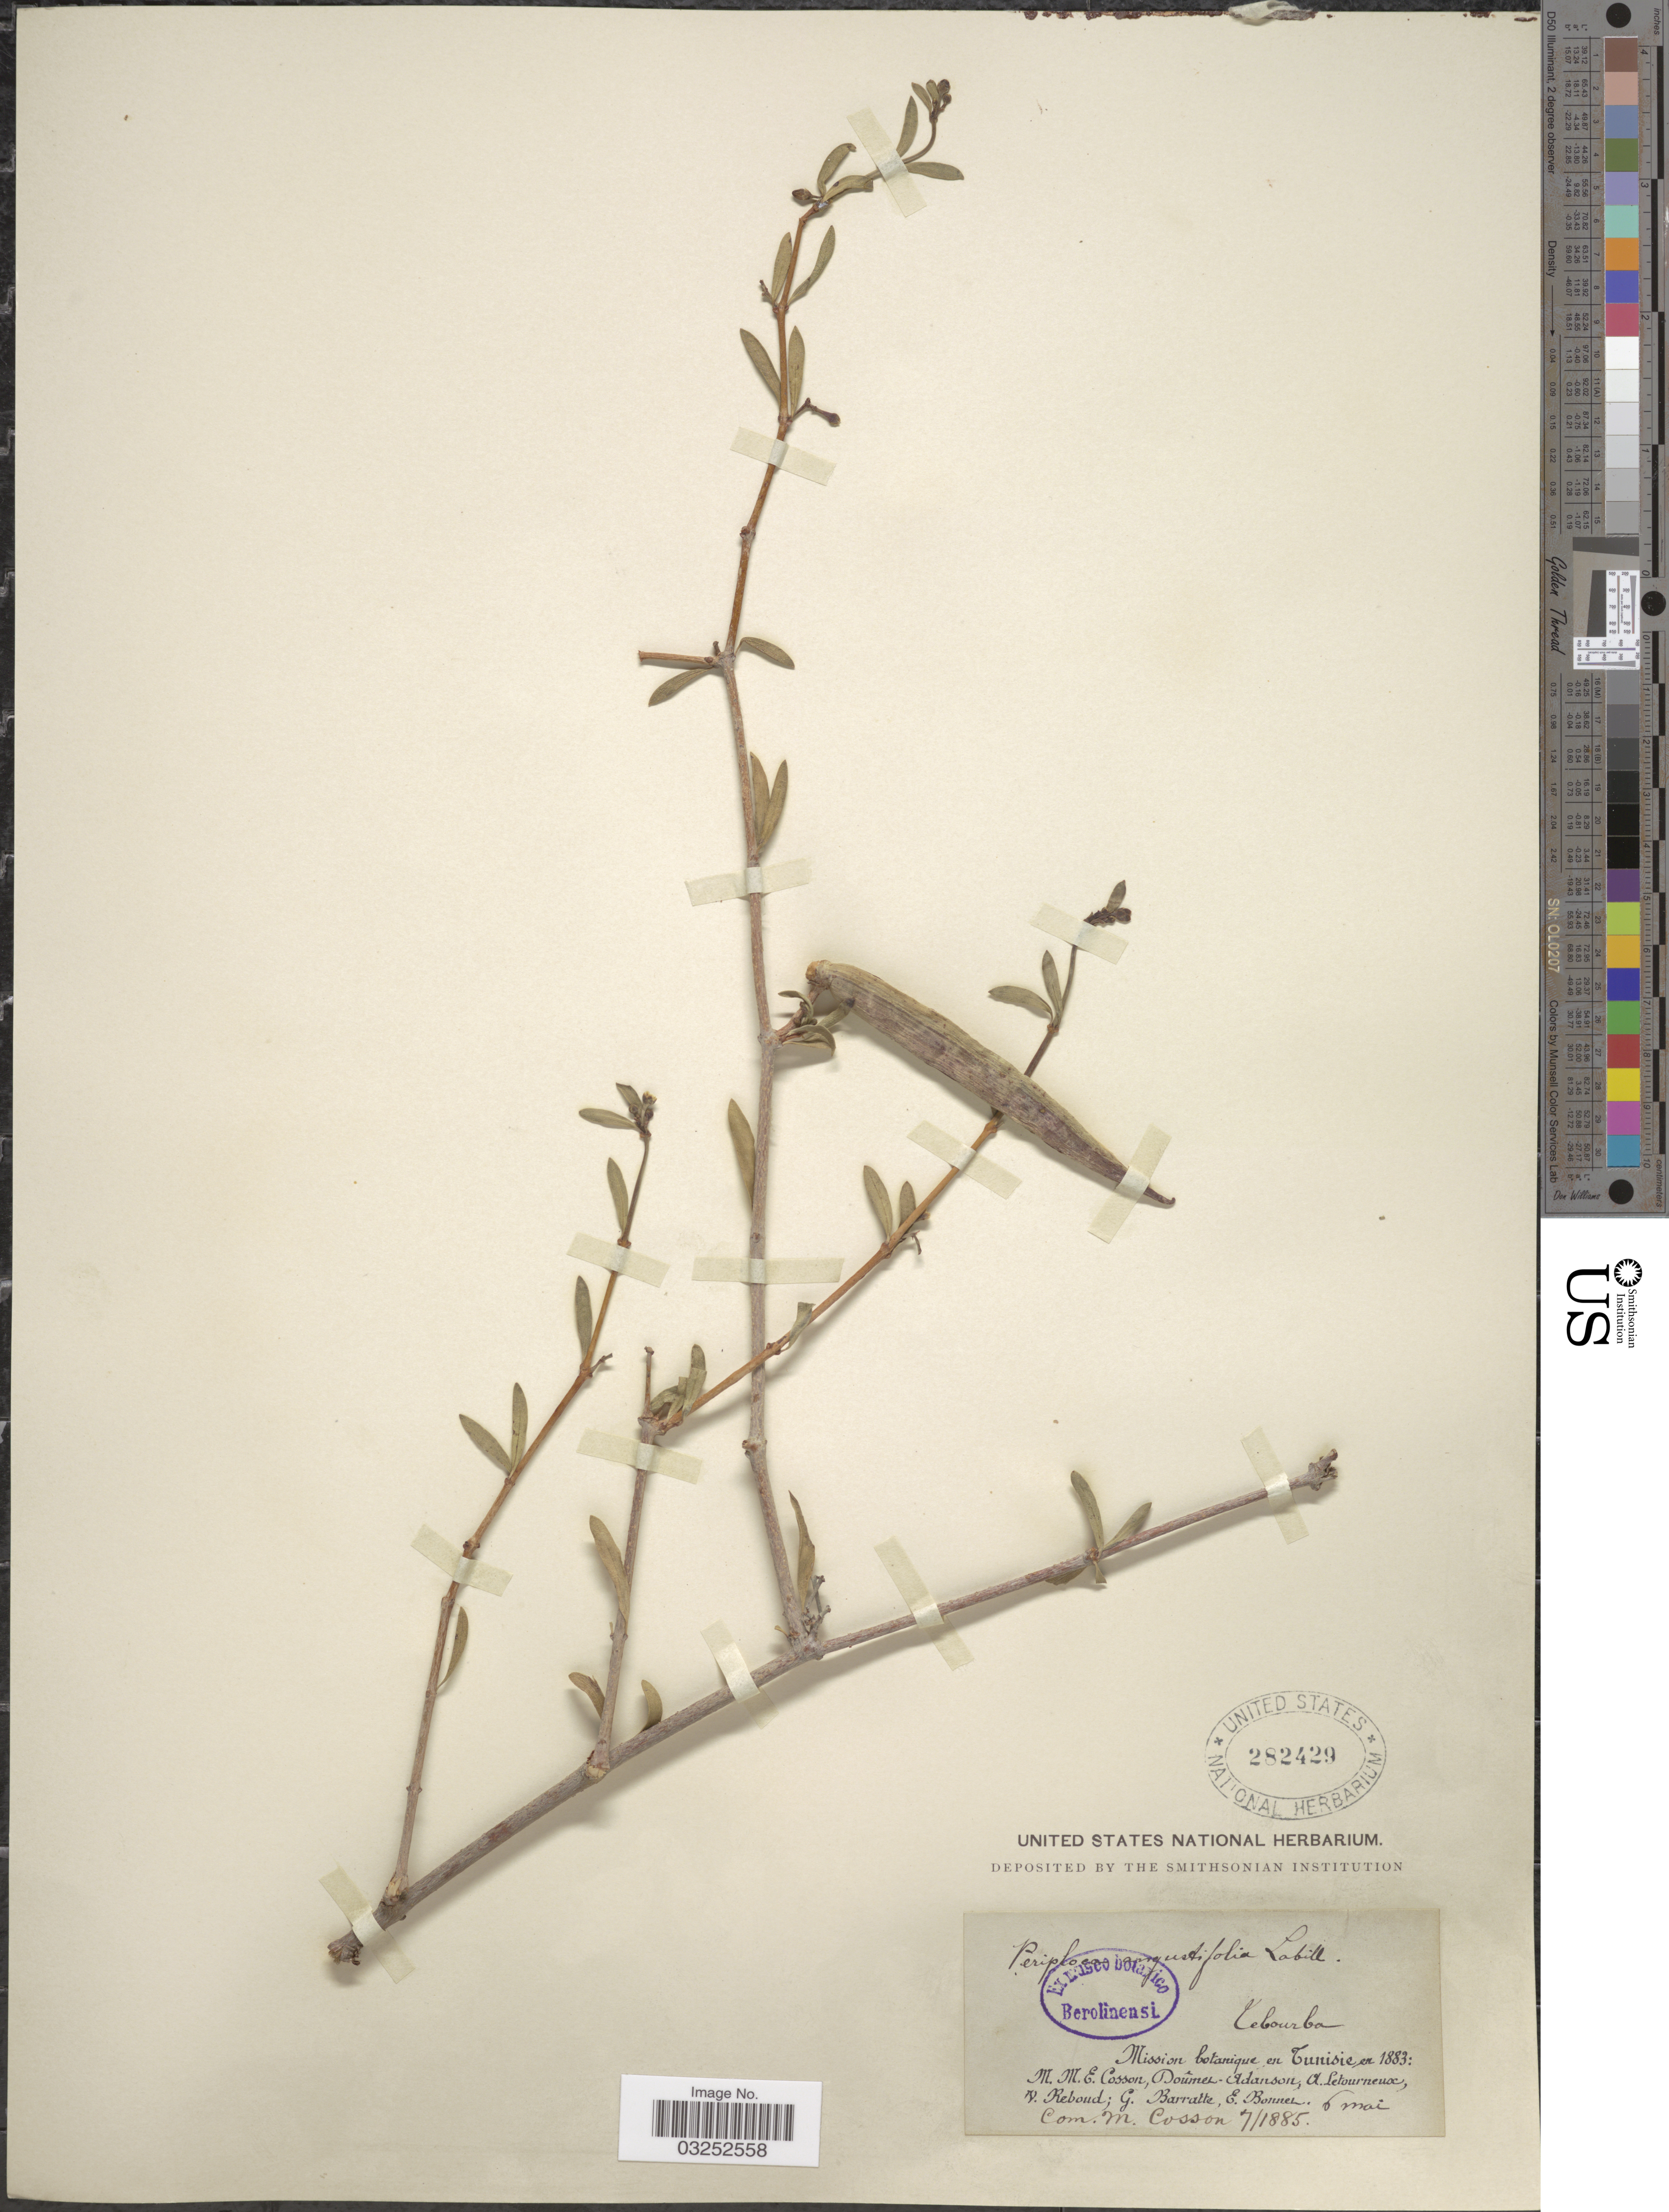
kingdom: Plantae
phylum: Tracheophyta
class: Magnoliopsida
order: Gentianales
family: Apocynaceae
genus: Periploca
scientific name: Periploca angustifolia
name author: Labill.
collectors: M. Cosson, -. Doumel-Adanson, A. Letourneux, V. Reboud & et al.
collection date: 1883-05-06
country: Tunisia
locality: Tebourba.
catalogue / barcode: US 282429